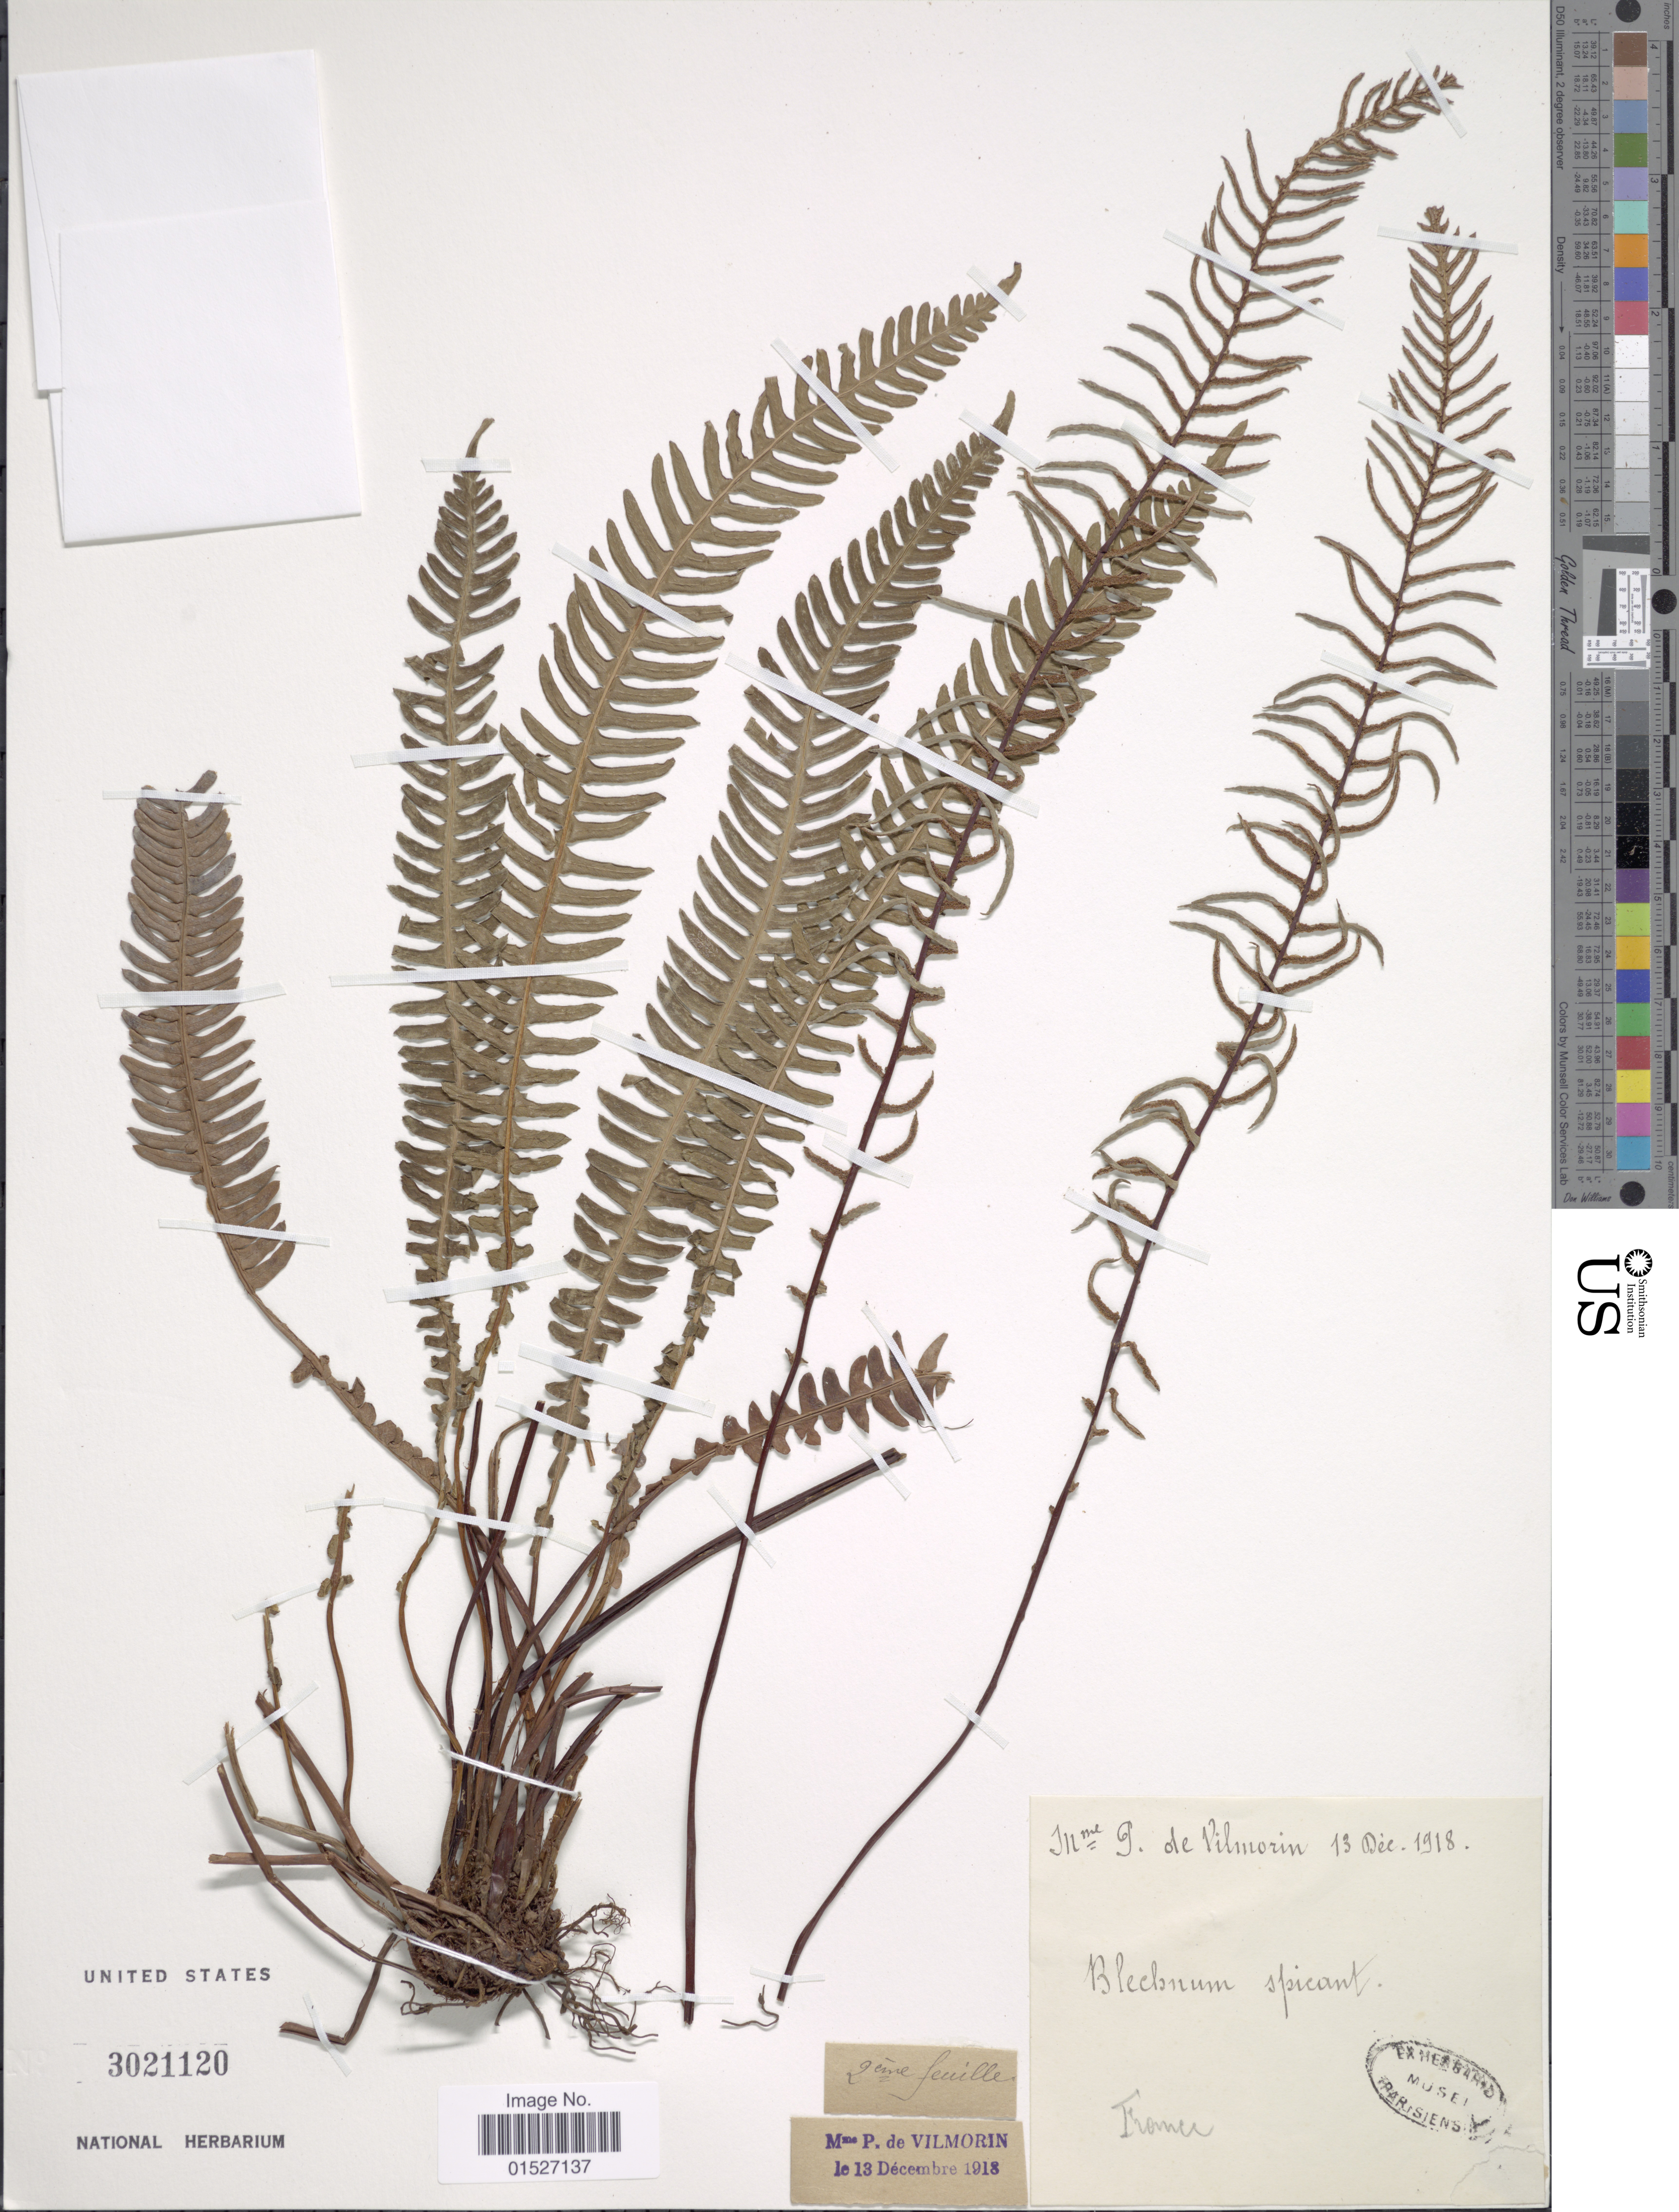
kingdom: Plantae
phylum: Tracheophyta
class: Polypodiopsida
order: Polypodiales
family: Blechnaceae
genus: Blechnum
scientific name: Blechnum spicant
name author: (L.) Sm.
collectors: L. Vilmorin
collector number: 9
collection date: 1918-12-13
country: France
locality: France.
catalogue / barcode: US 3021120